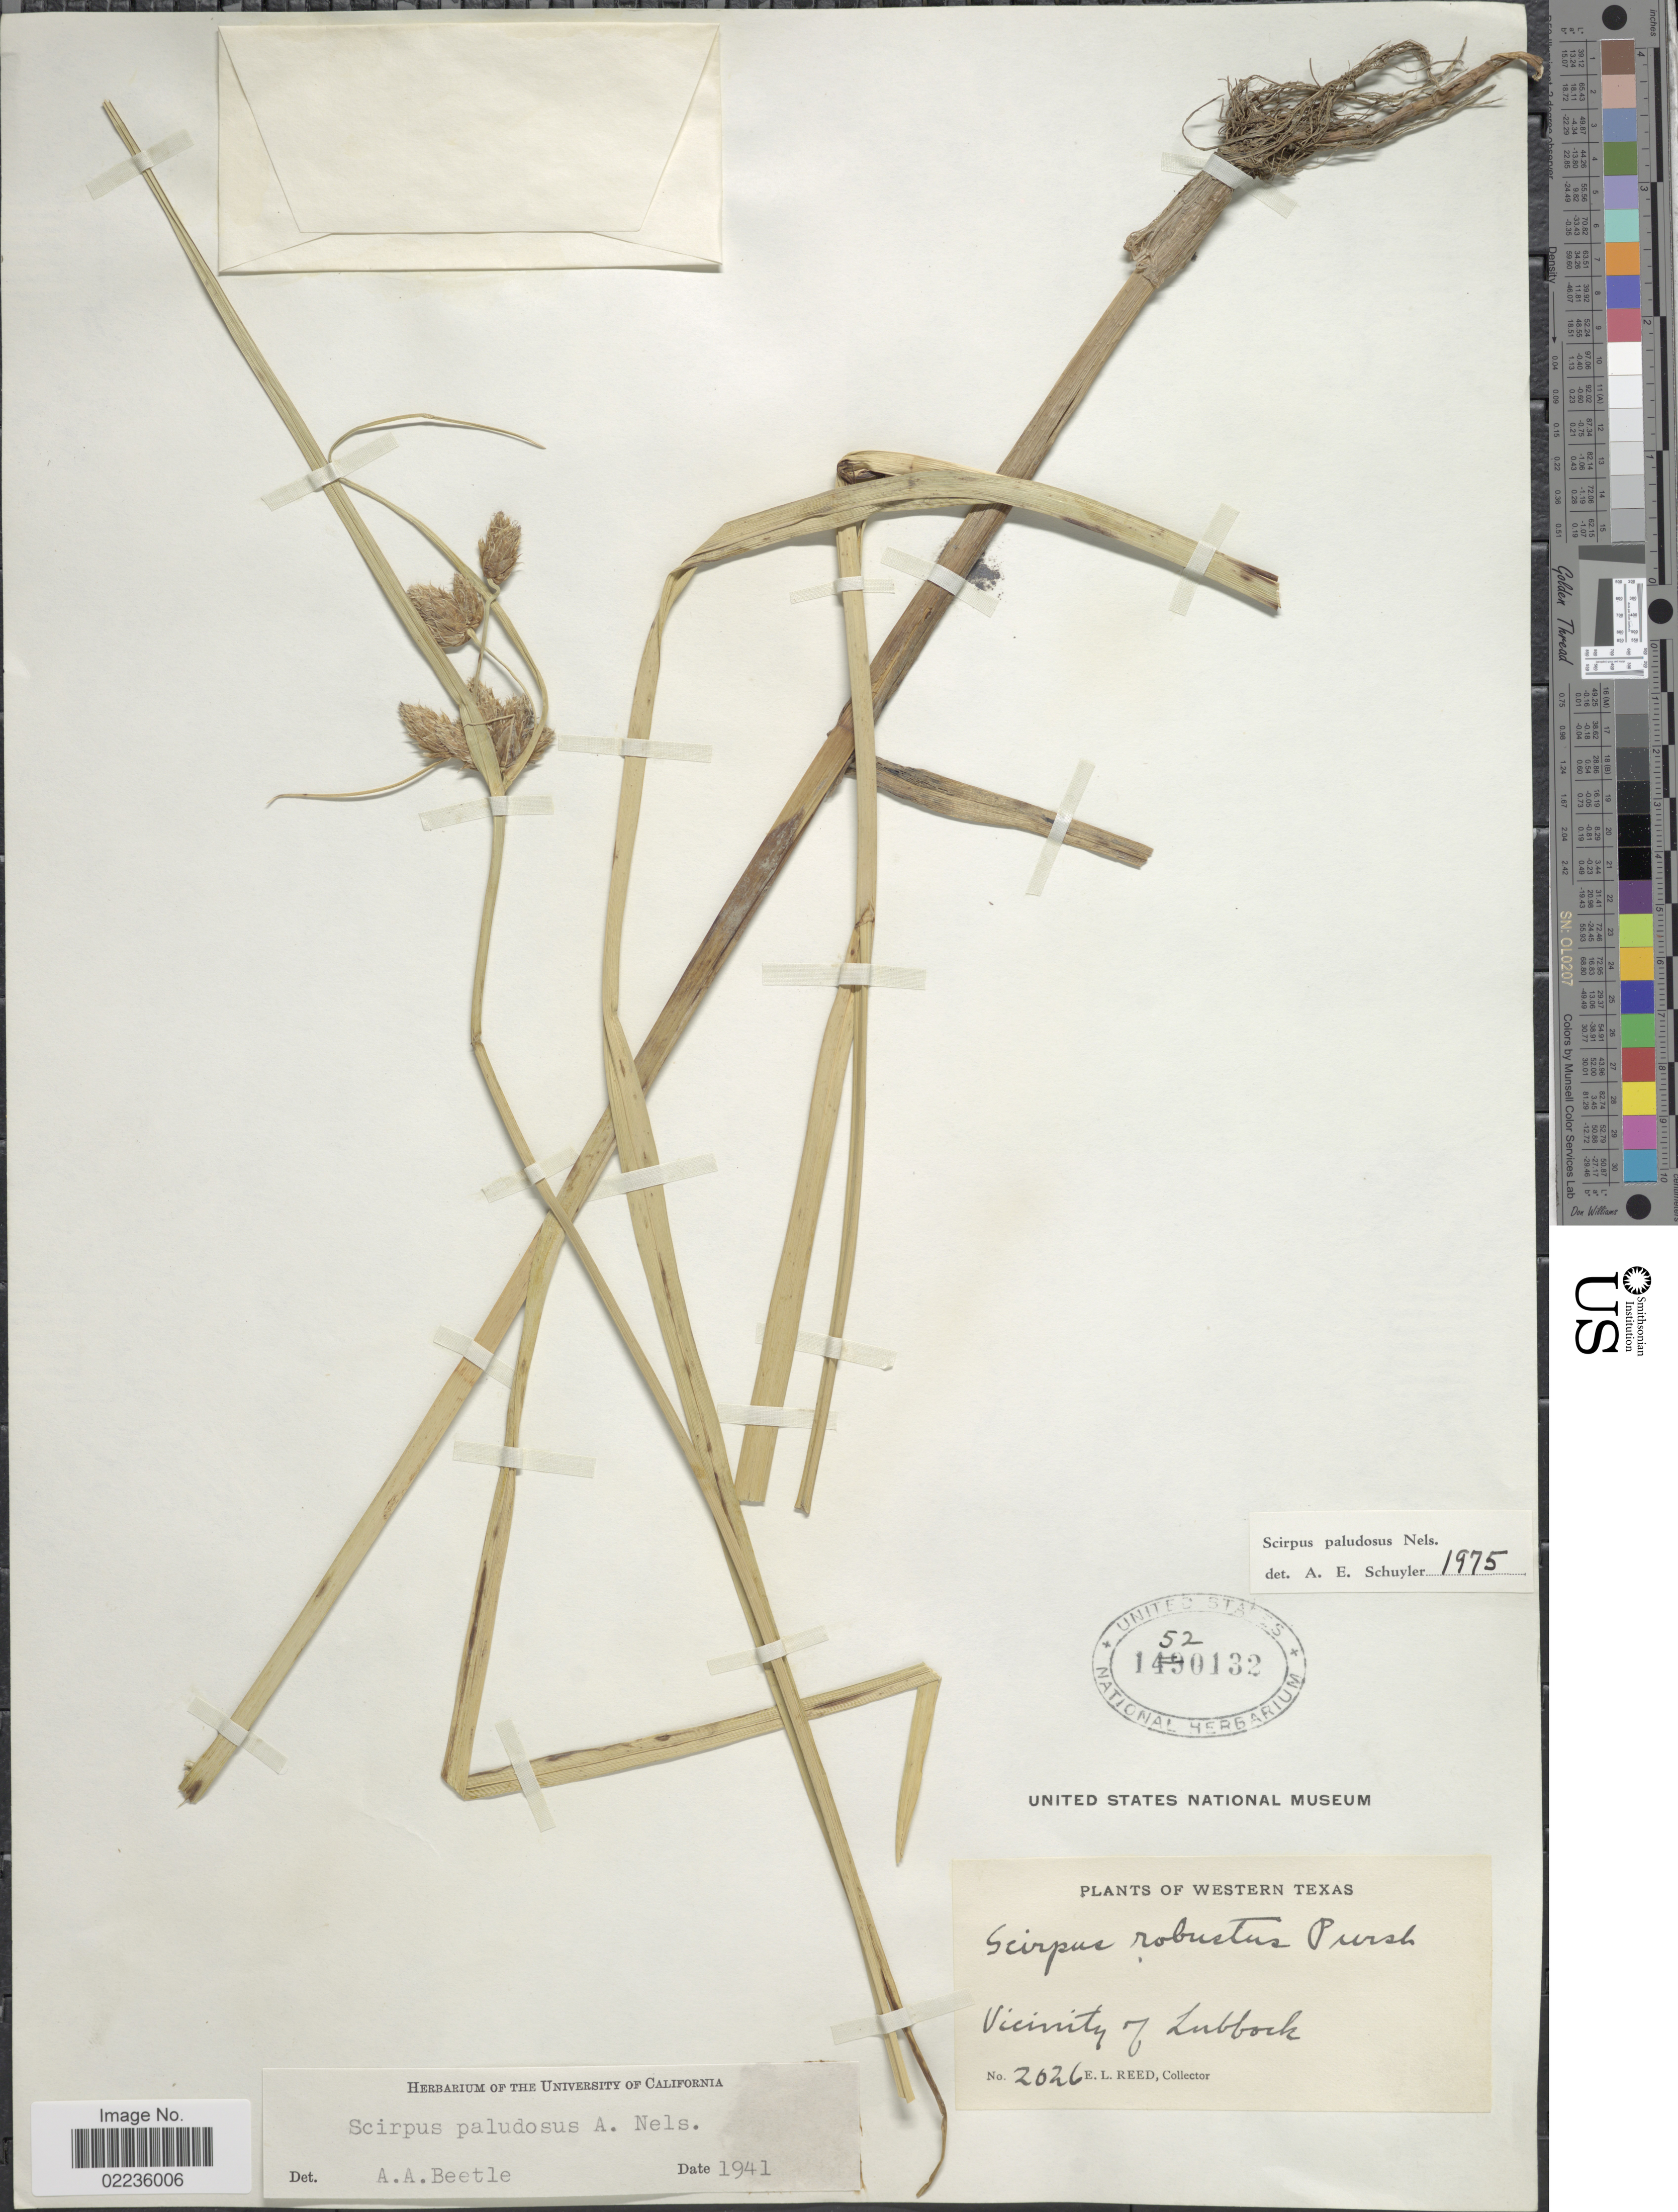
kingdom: Plantae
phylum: Tracheophyta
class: Liliopsida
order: Poales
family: Cyperaceae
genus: Bolboschoenus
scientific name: Bolboschoenus maritimus subsp. paludosus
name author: (A. Nelson) T. Koyama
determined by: Strong, M. T., (US), Smithsonian Institution - National Museum of Natural History (UNITED STATES)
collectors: E. Reed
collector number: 2026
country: United States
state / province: Texas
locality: Western Texas. Vicinity of Lubbock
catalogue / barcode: US 1520132